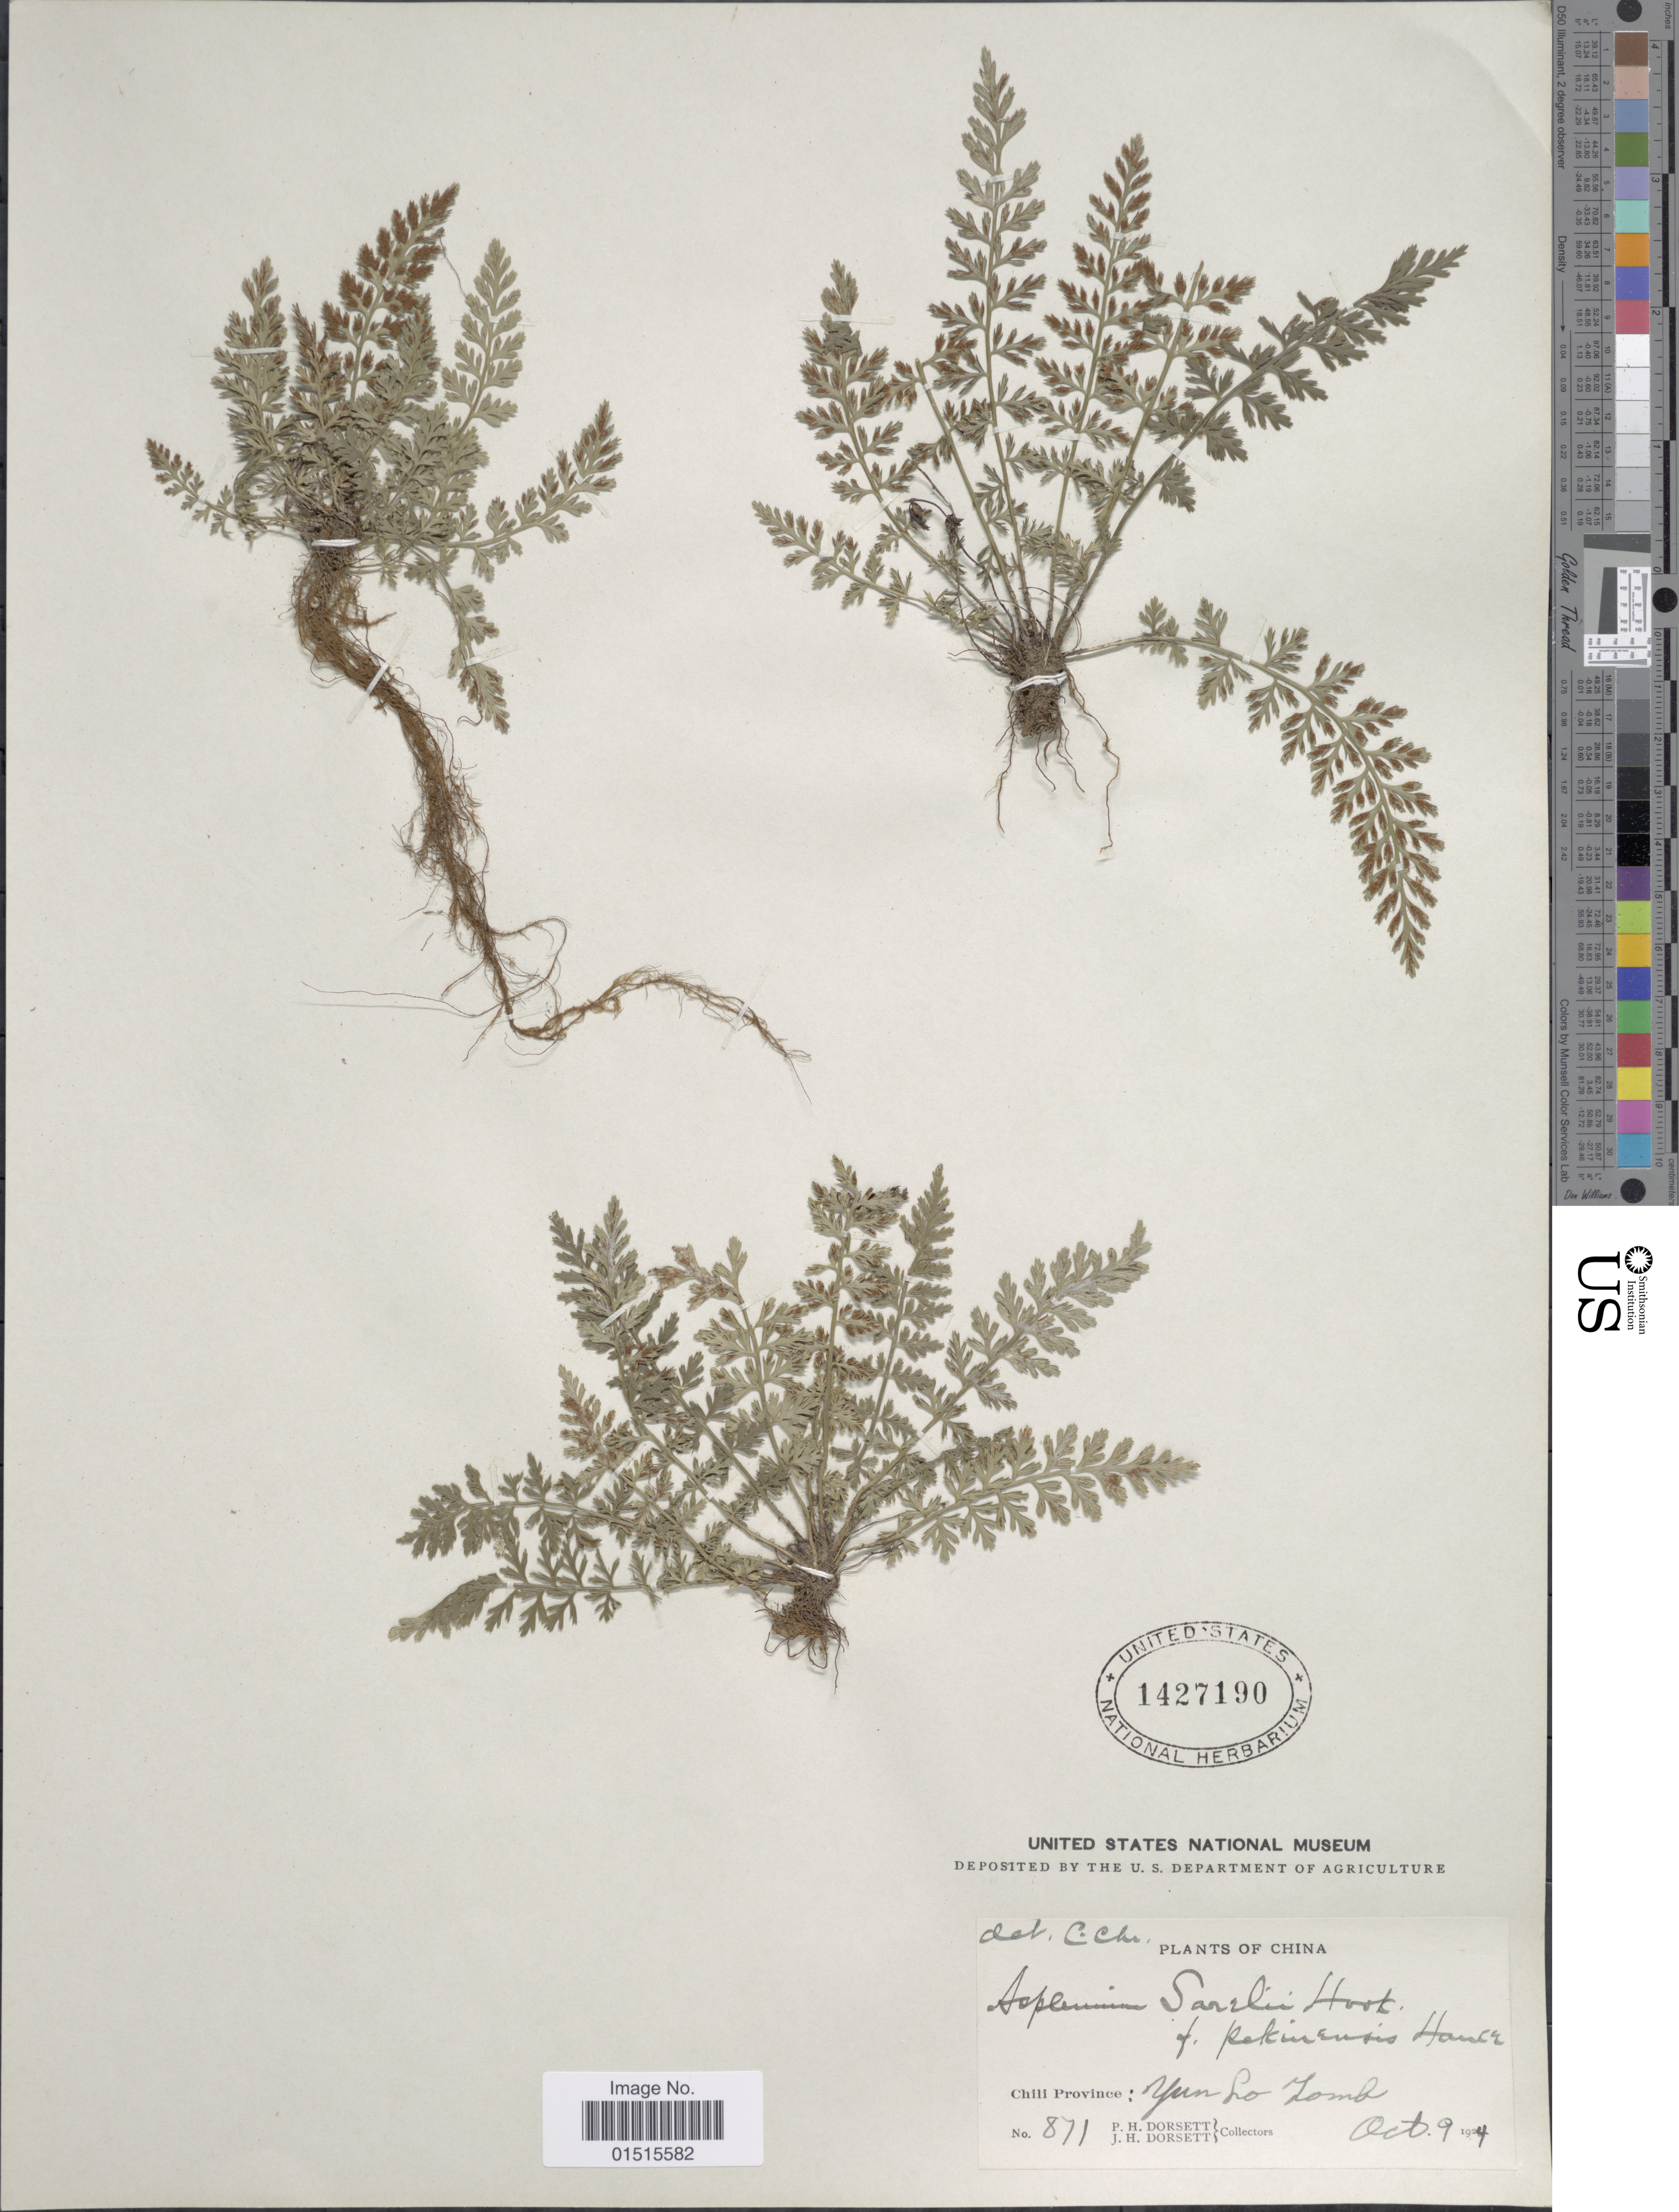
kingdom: Plantae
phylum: Tracheophyta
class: Polypodiopsida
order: Polypodiales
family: Aspleniaceae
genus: Asplenium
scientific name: Asplenium sarelii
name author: Hook.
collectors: P. H. Dorsett & J. Dorsett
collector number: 871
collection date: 1924-10-09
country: China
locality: Chili Province, Yun Lo Zomb [interpreted]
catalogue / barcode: US 1427190